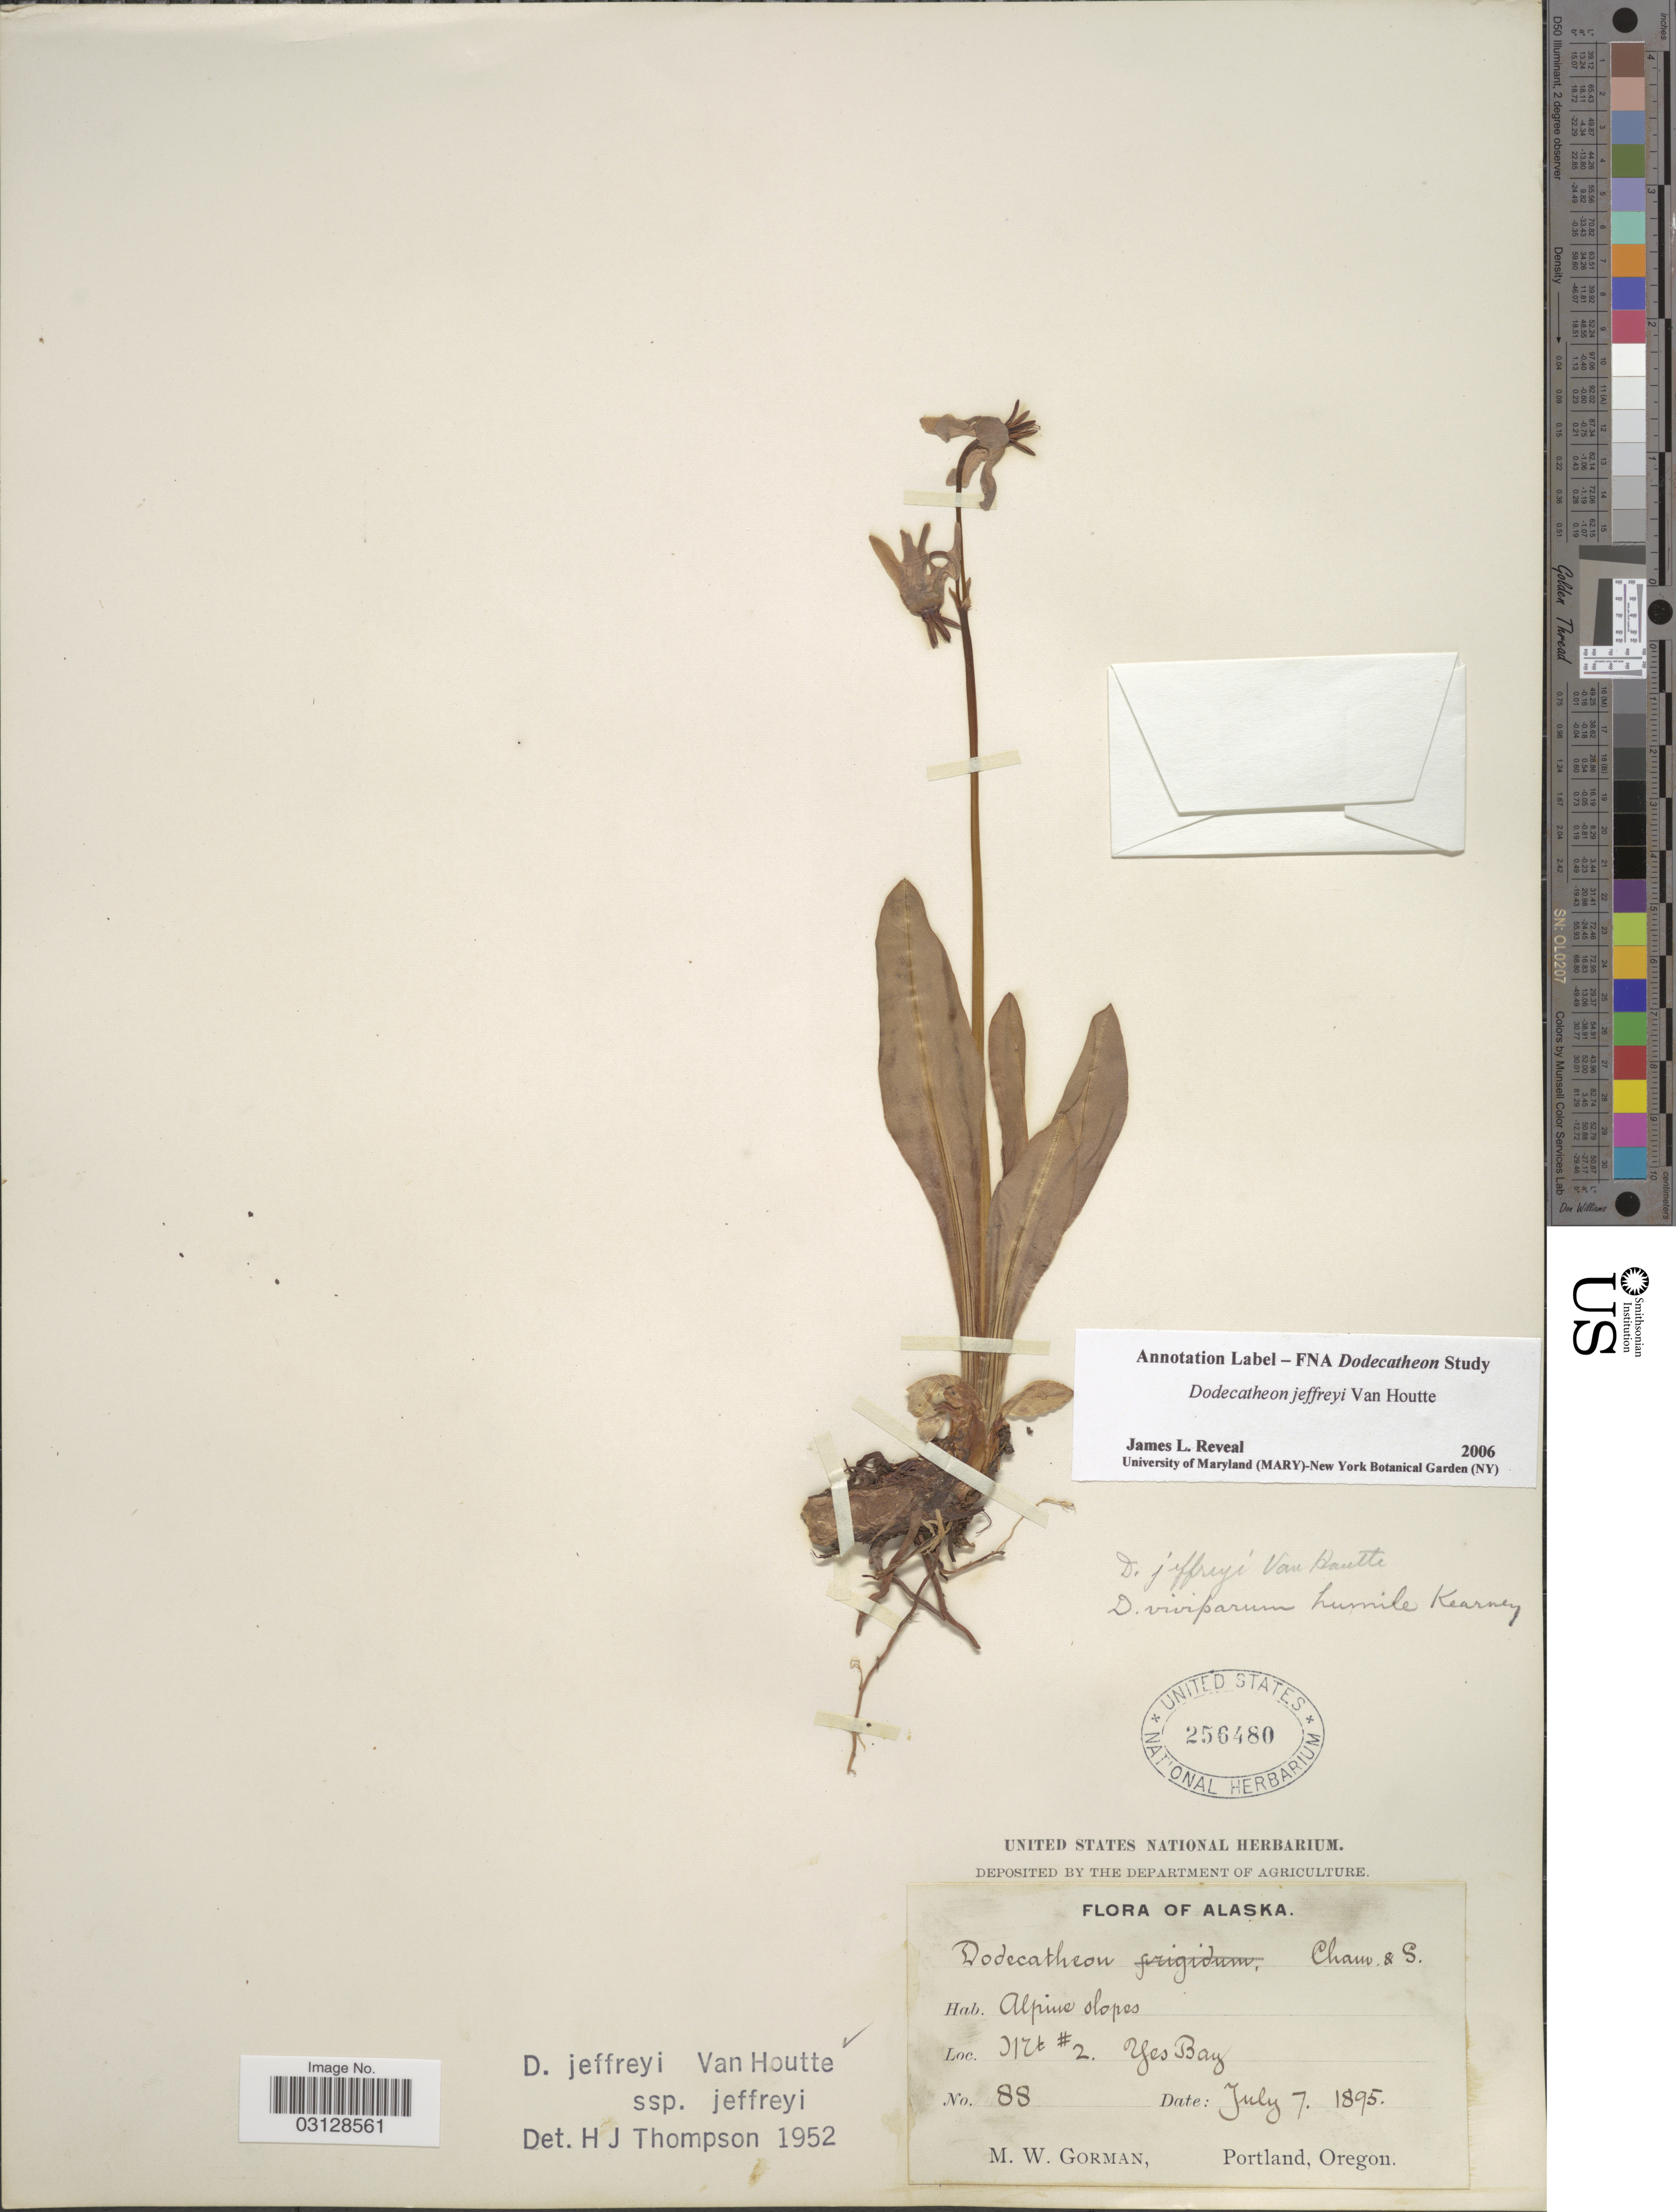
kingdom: Plantae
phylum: Tracheophyta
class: Magnoliopsida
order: Ericales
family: Primulaceae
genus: Dodecatheon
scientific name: Dodecatheon jeffreyi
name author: Van Houtte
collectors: M. W. Gorman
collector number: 88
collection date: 1895-07-07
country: United States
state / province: Alaska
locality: Mt. #2. Yes Bay.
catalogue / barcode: US 256480